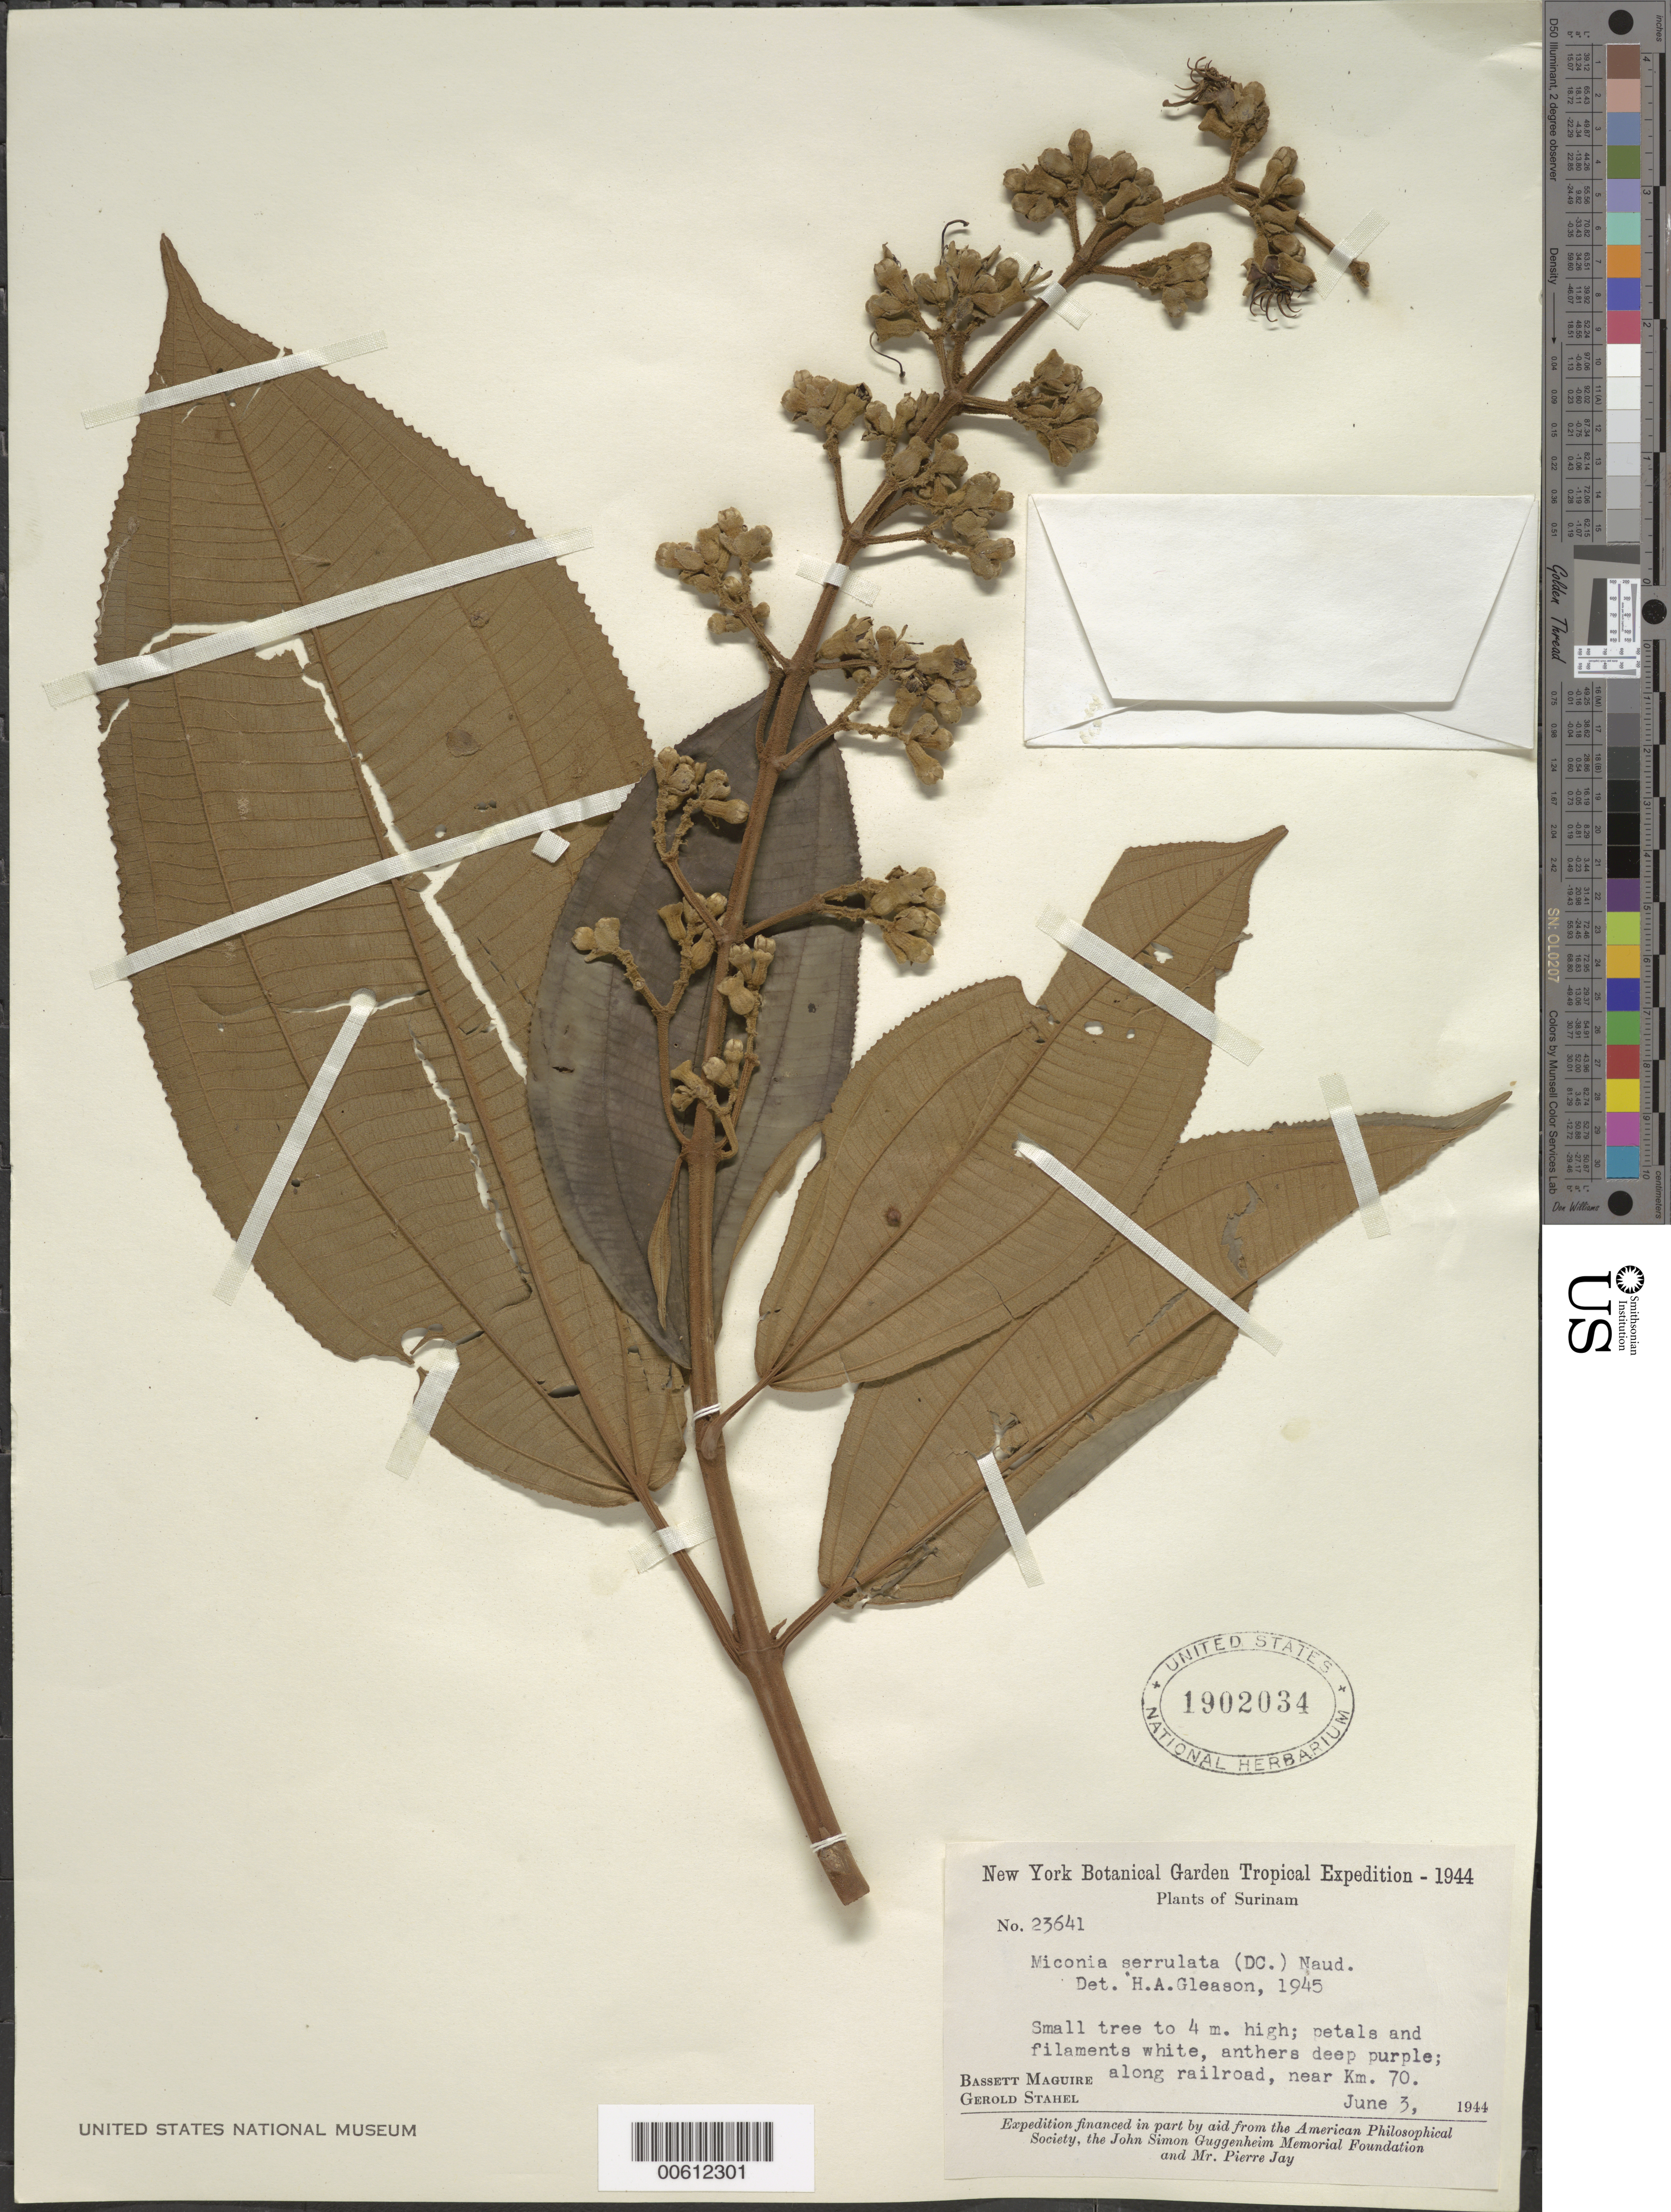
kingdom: Plantae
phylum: Tracheophyta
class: Magnoliopsida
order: Myrtales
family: Melastomataceae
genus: Miconia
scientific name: Miconia serrulata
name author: (DC.) Naudin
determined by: Gleason, H. A.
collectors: B. Maguire & G. Stahel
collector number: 23641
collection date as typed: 3-Jun-44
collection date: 1944-06-03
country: Suriname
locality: Zanderij Is, Sectie O, km 70, along railroad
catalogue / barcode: US 1902034